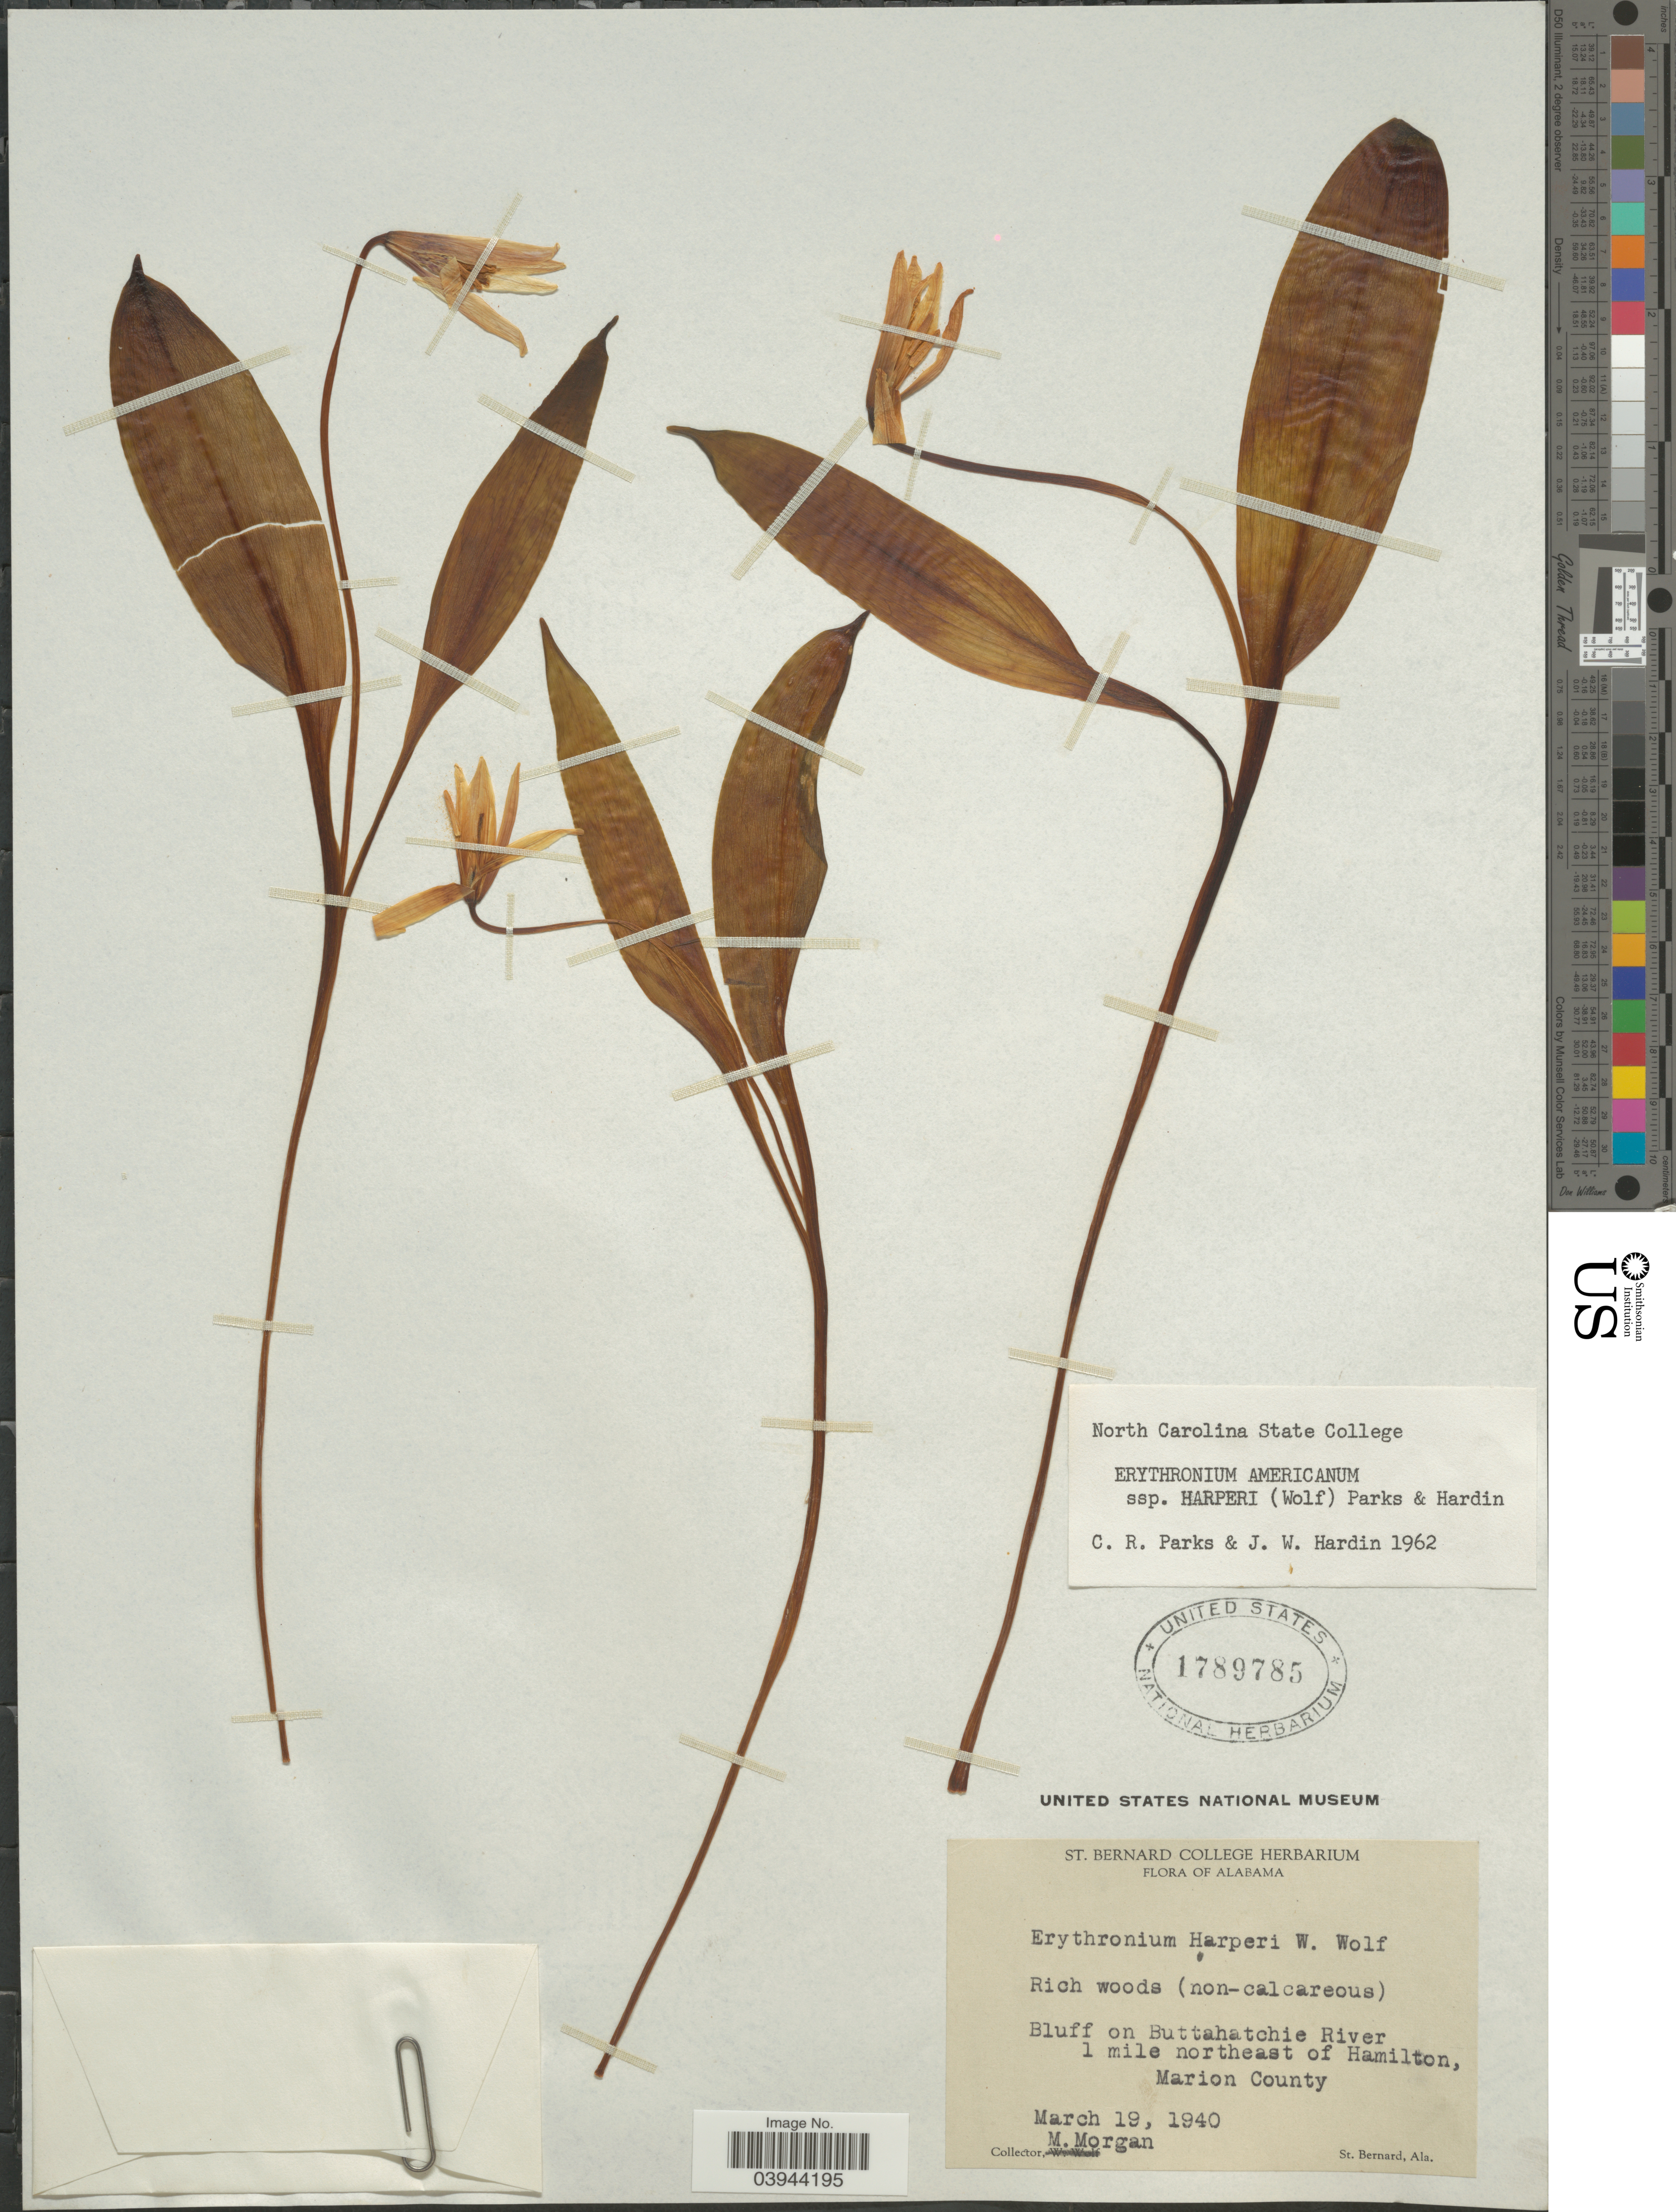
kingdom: Plantae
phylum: Tracheophyta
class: Liliopsida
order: Liliales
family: Liliaceae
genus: Erythronium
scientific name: Erythronium americanum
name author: Ker Gawl.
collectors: M. Morgan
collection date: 1940-03-19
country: United States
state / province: Alabama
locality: Bluff on Buttahatchie River. 1 mile northeast of Hamilton, Marion County.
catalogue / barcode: US 1789785